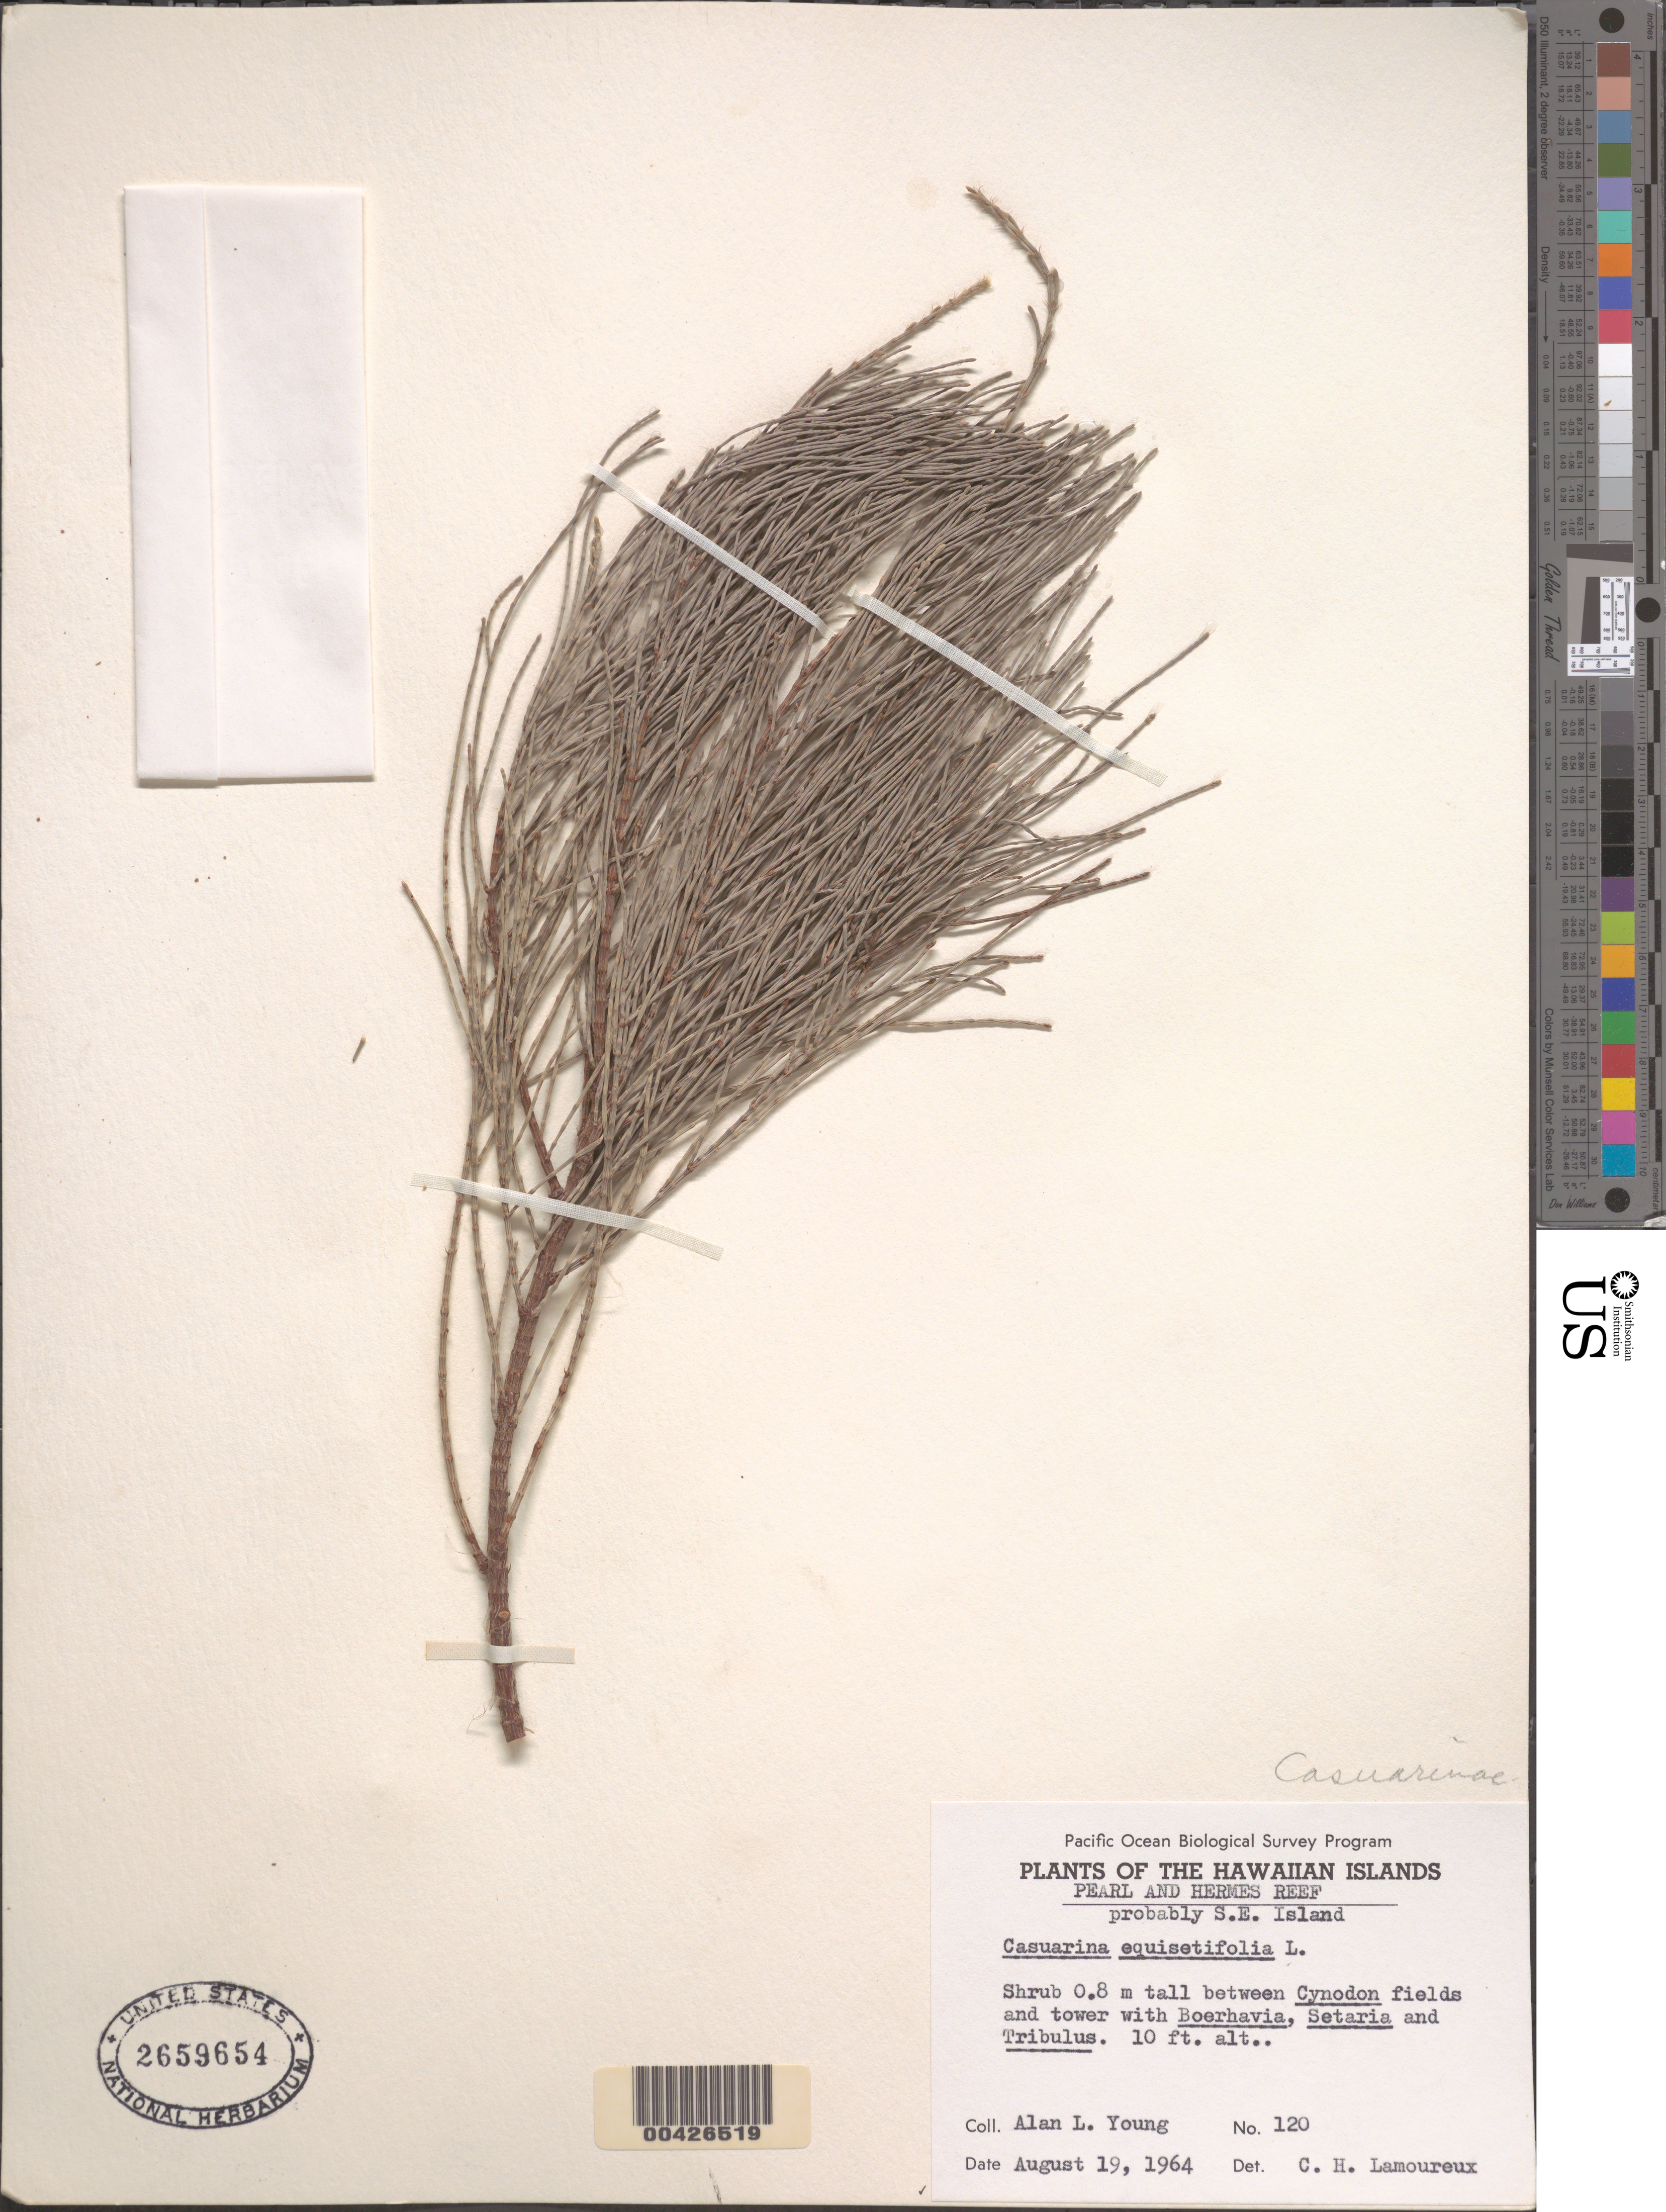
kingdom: Plantae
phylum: Tracheophyta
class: Magnoliopsida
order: Fagales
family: Casuarinaceae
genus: Casuarina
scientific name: Casuarina equisetifolia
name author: L.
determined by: Lamoureux, C. H.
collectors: A. Young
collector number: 120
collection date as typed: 19 Aug 1964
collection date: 1964-08-19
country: United States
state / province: Hawaii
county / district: Honolulu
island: Pearl and Hermes Atoll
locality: Southeast Islet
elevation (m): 33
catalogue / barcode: US 2659654